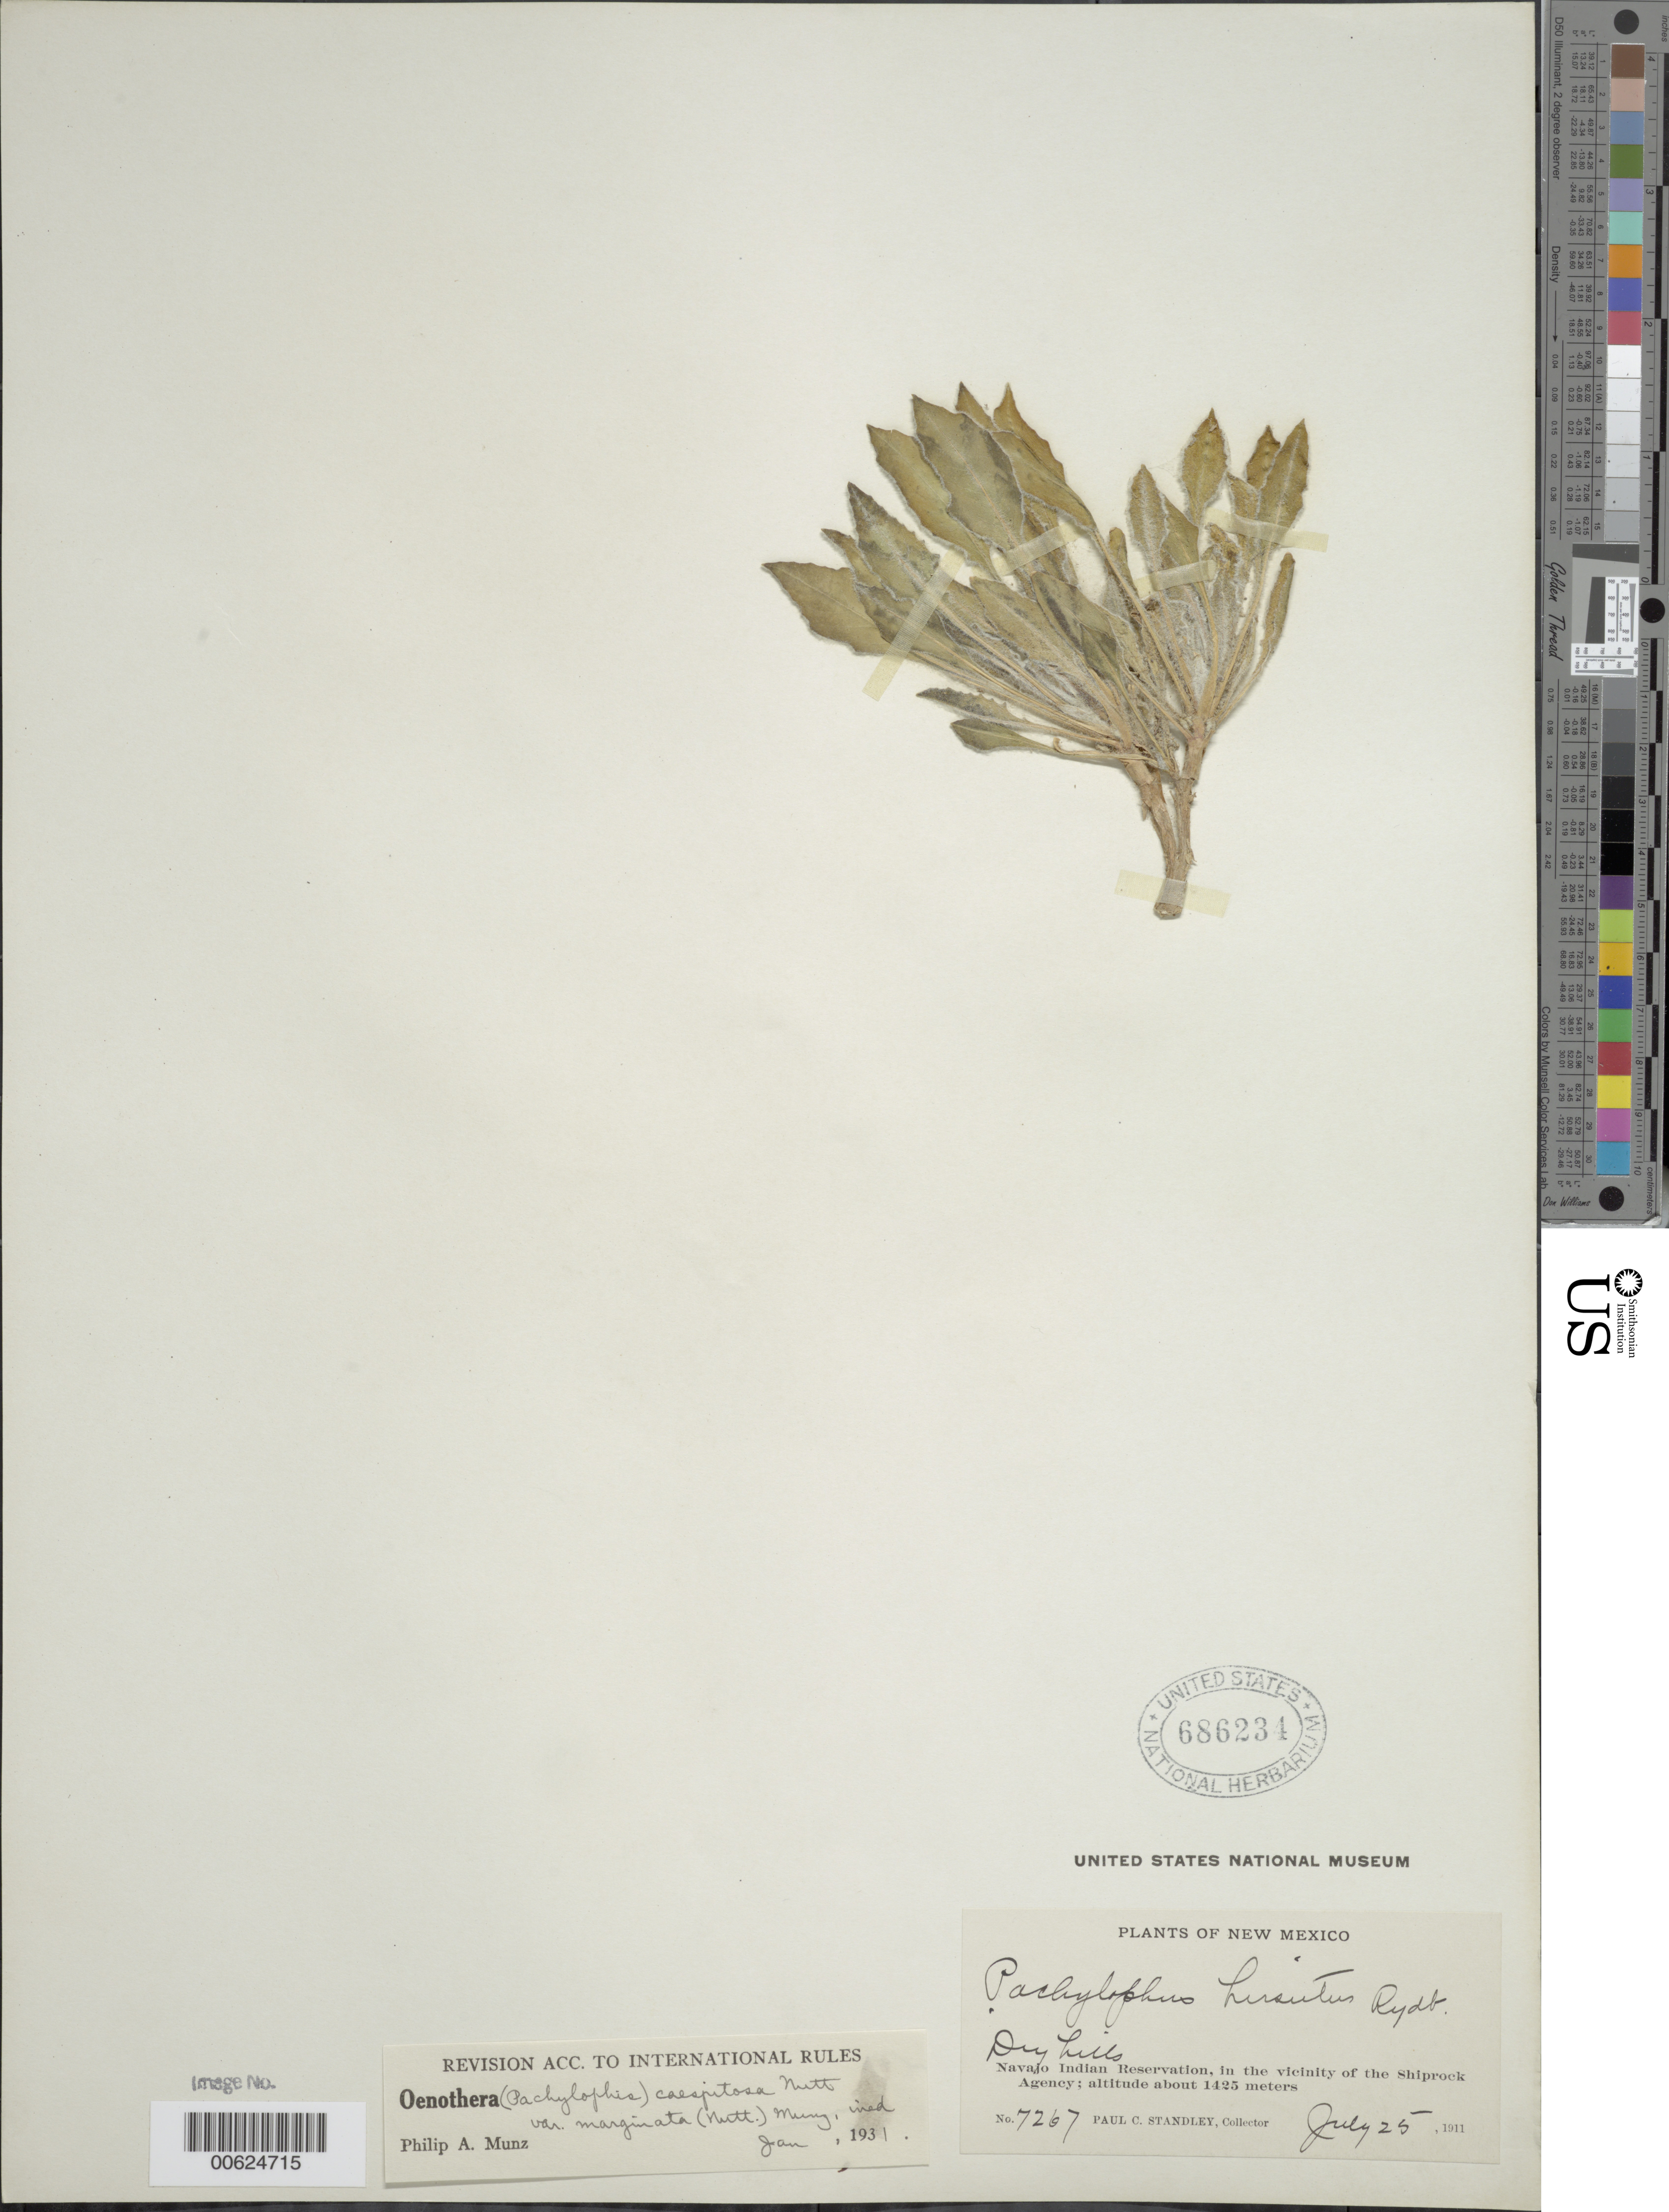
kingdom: Plantae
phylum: Tracheophyta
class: Magnoliopsida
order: Myrtales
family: Onagraceae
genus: Oenothera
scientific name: Oenothera cespitosa subsp. marginata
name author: (Nutt. ex Hook. & Arn.) Munz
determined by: Munz, Philip A.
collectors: P. C. Standley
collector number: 7267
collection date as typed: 25 Jul 1911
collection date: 1911-07-25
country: United States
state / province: New Mexico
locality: Navajo Indian Reservation in the Tunitcha Mountains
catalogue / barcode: US 686234